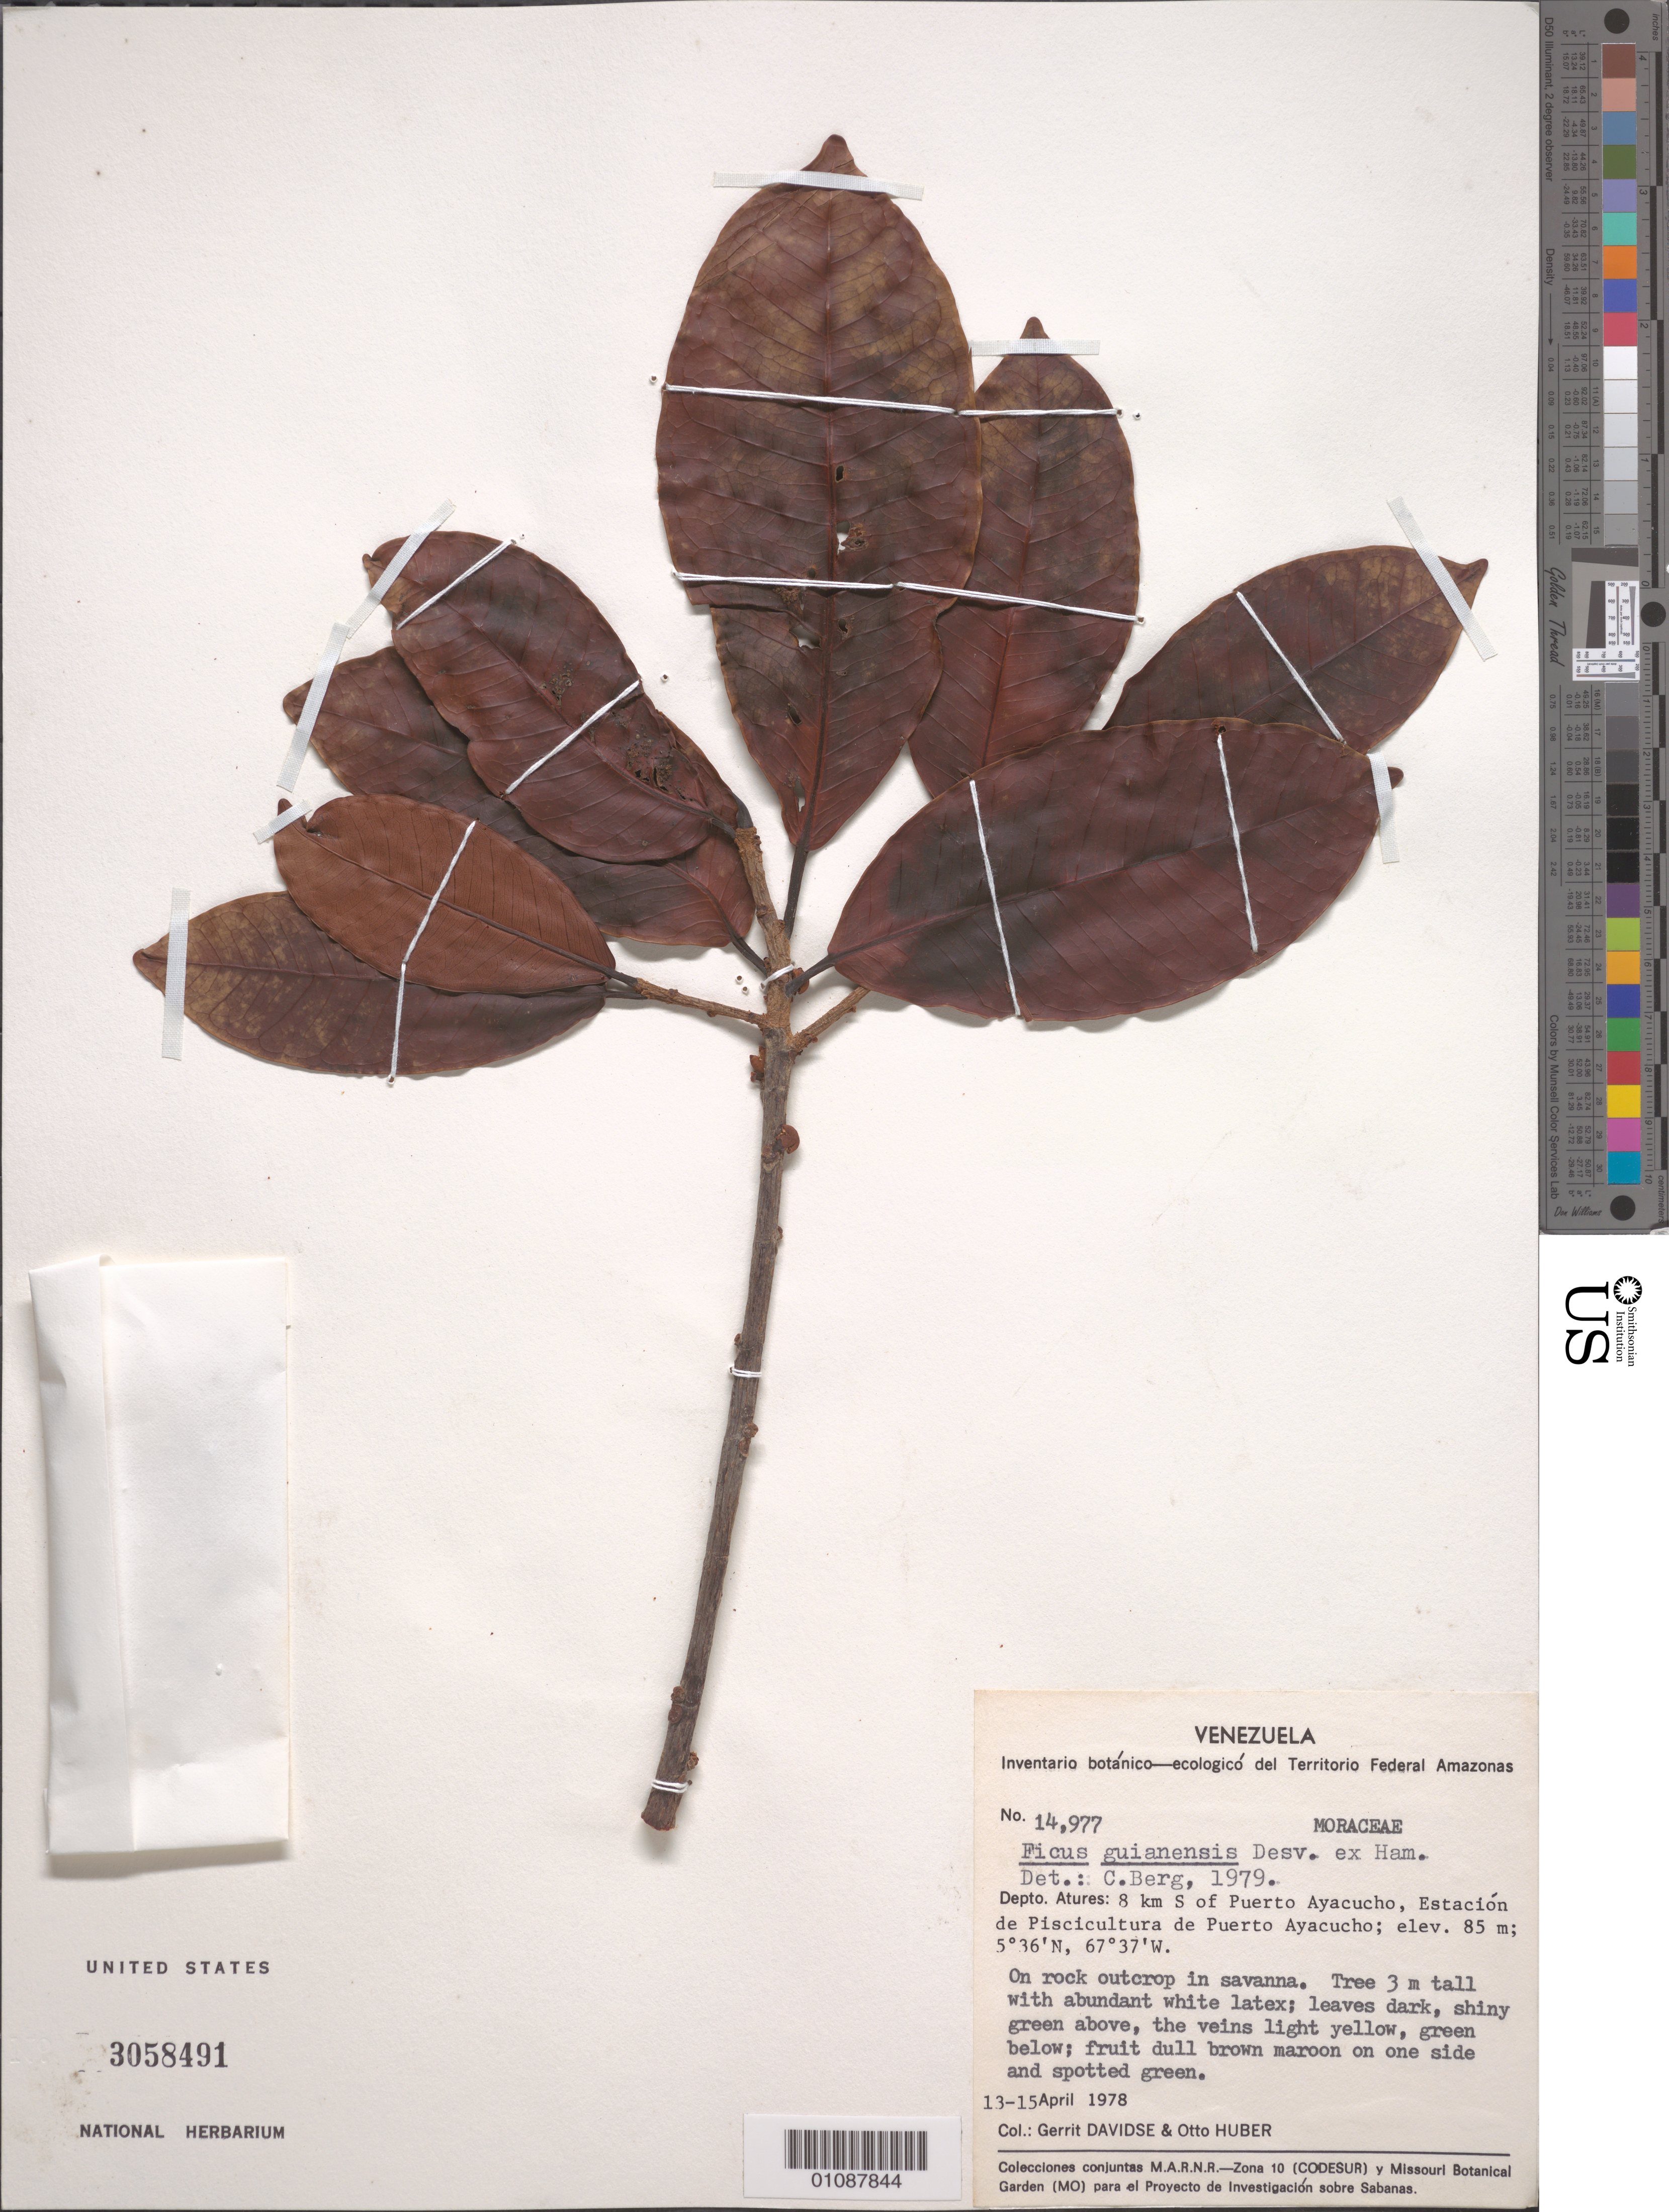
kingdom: Plantae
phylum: Tracheophyta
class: Magnoliopsida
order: Rosales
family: Moraceae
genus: Ficus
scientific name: Ficus guianensis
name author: Desv. ex Ham.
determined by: Berg, C. C.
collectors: G. Davidse & O. Huber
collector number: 14977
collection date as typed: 13-Apr-78 to 15-Apr-78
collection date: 1978-04-13/1978-04-15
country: Venezuela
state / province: Amazonas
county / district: Atures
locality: Puerto Ayacucho, 8 km S of, Estación de Piscicultura de Puerto Ayacucho, Río Orinoco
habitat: Rock outcrop in savanna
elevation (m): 85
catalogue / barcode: US 3058491